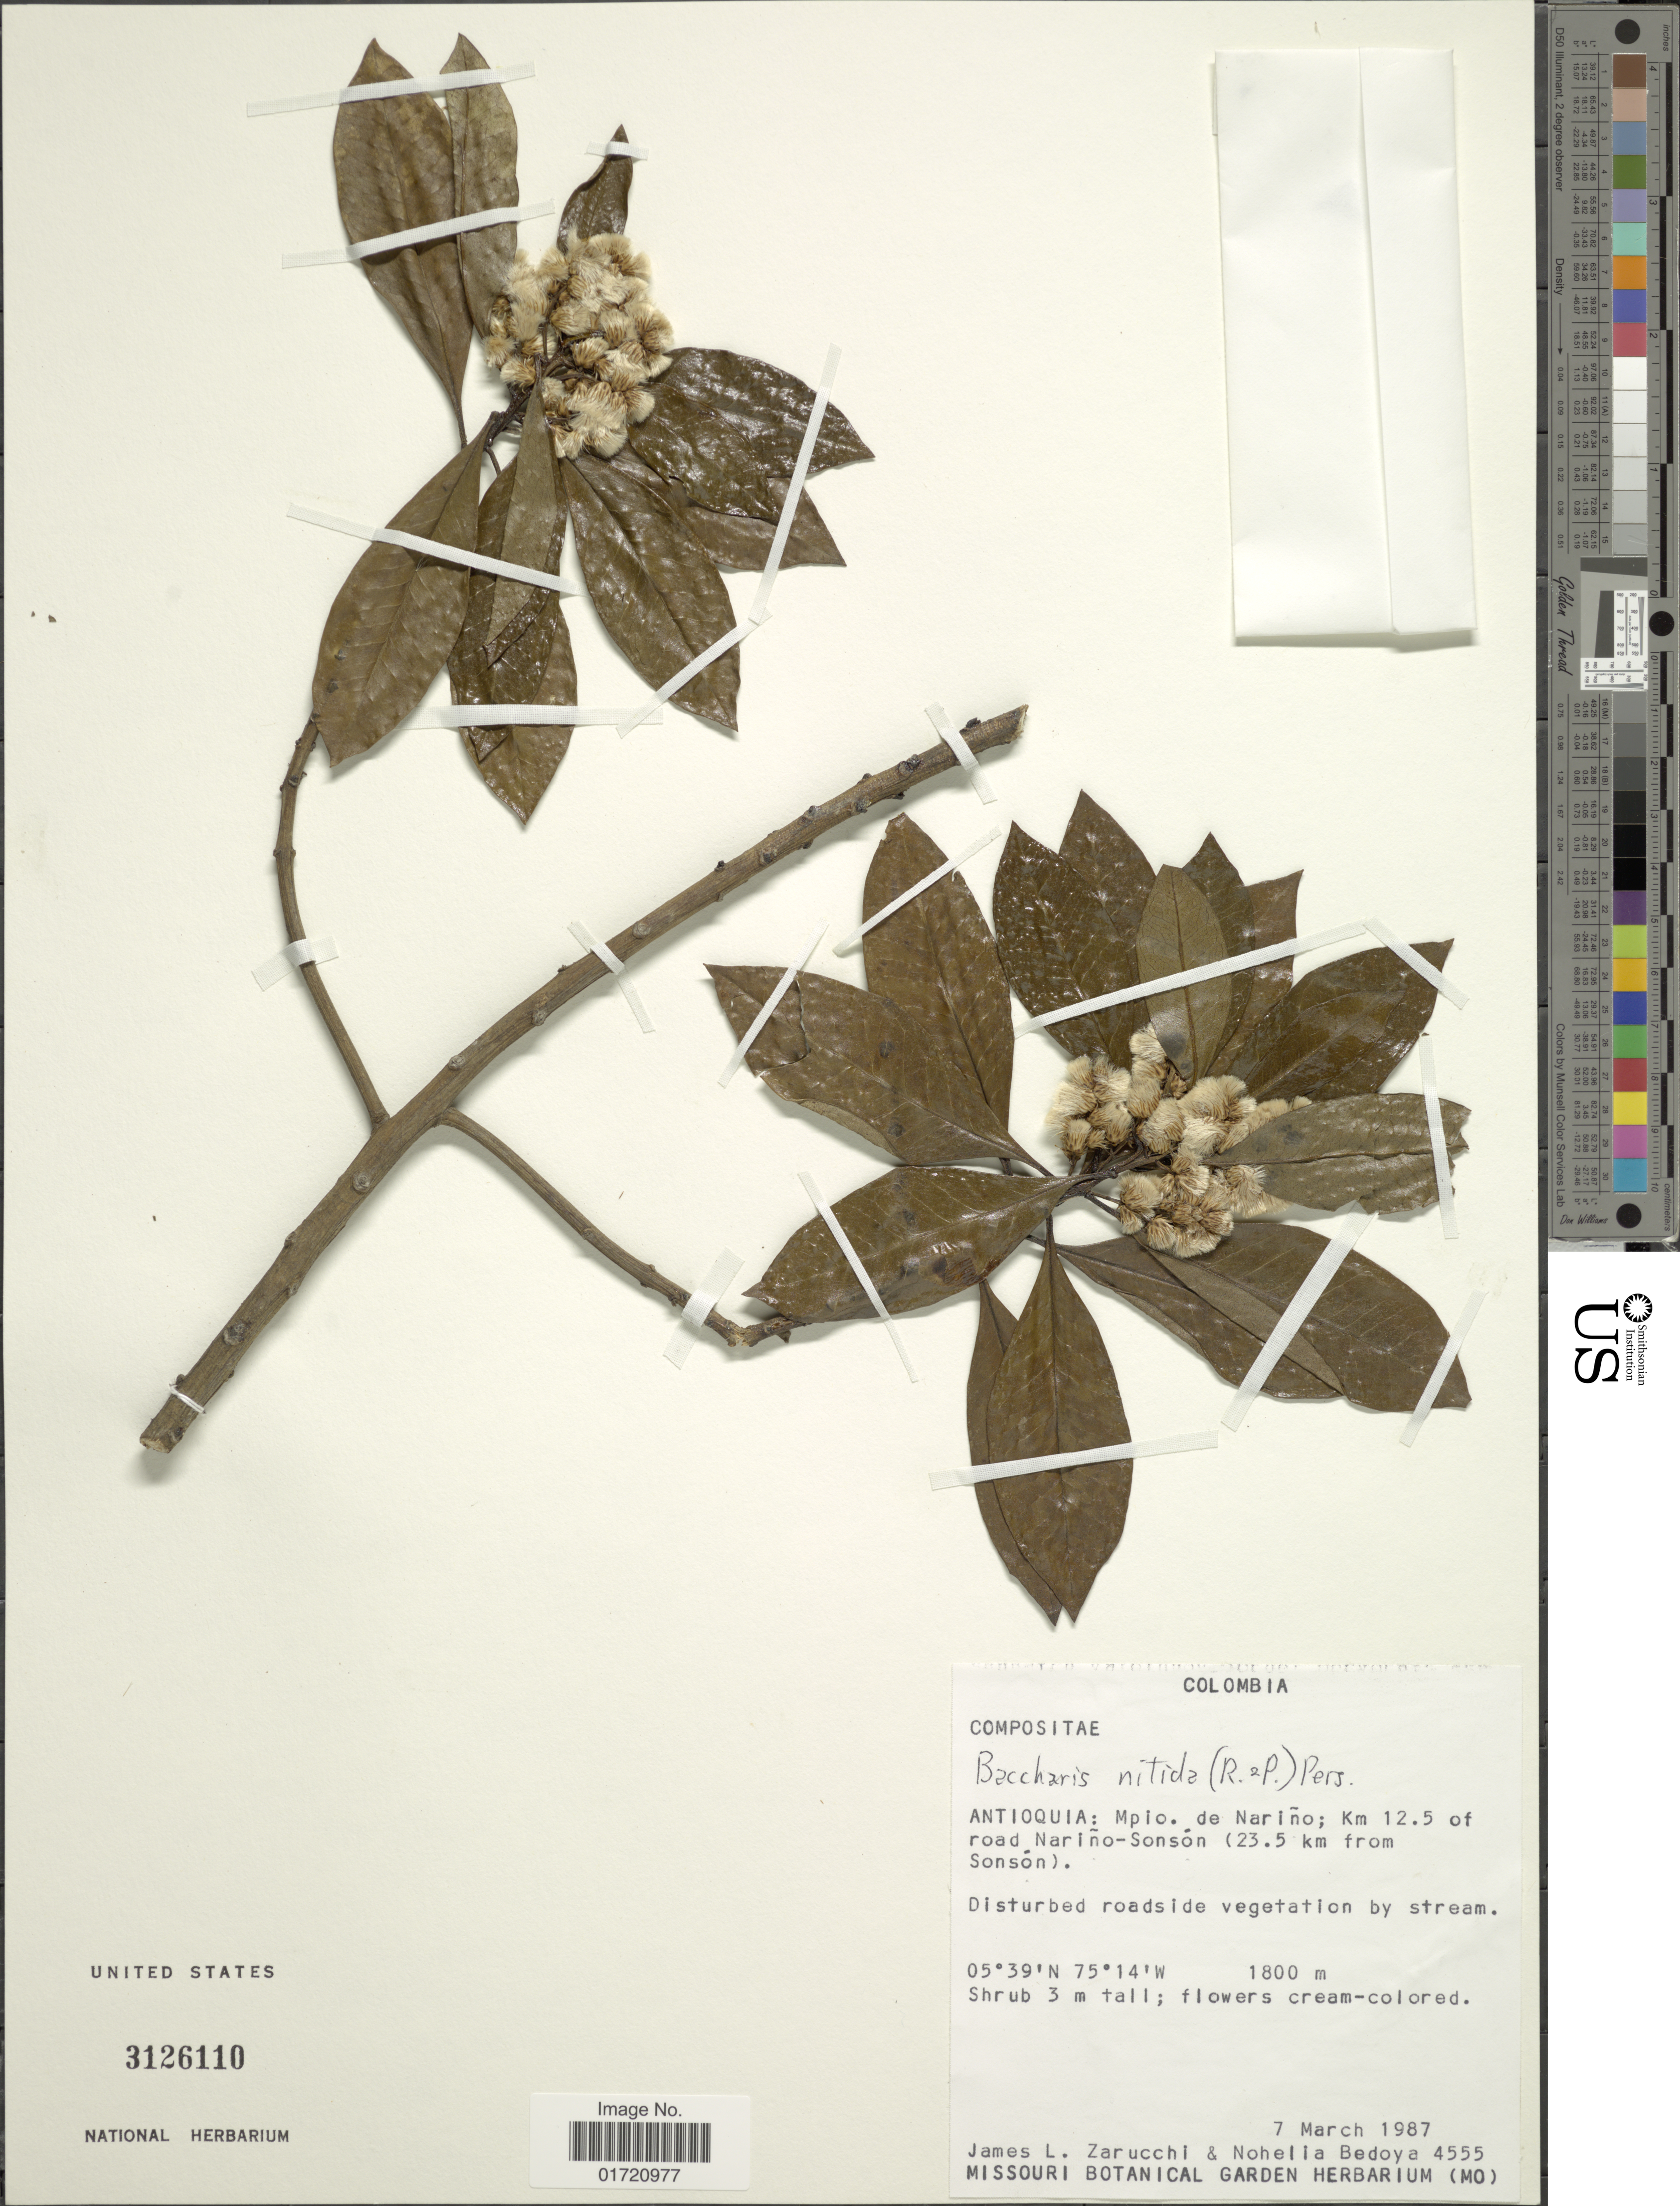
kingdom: Plantae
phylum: Tracheophyta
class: Magnoliopsida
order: Asterales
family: Asteraceae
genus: Baccharis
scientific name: Baccharis nitida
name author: (Ruiz & Pav.) Pers.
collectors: J. L. Zarucchi & N. Bedoya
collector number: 4555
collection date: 1987-03-07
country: Colombia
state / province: Antioquia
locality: Mpio. de Narino, km 12.5 of road Narino-Sonson (23.5 km from Sonson)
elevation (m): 1800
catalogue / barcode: US 3126110